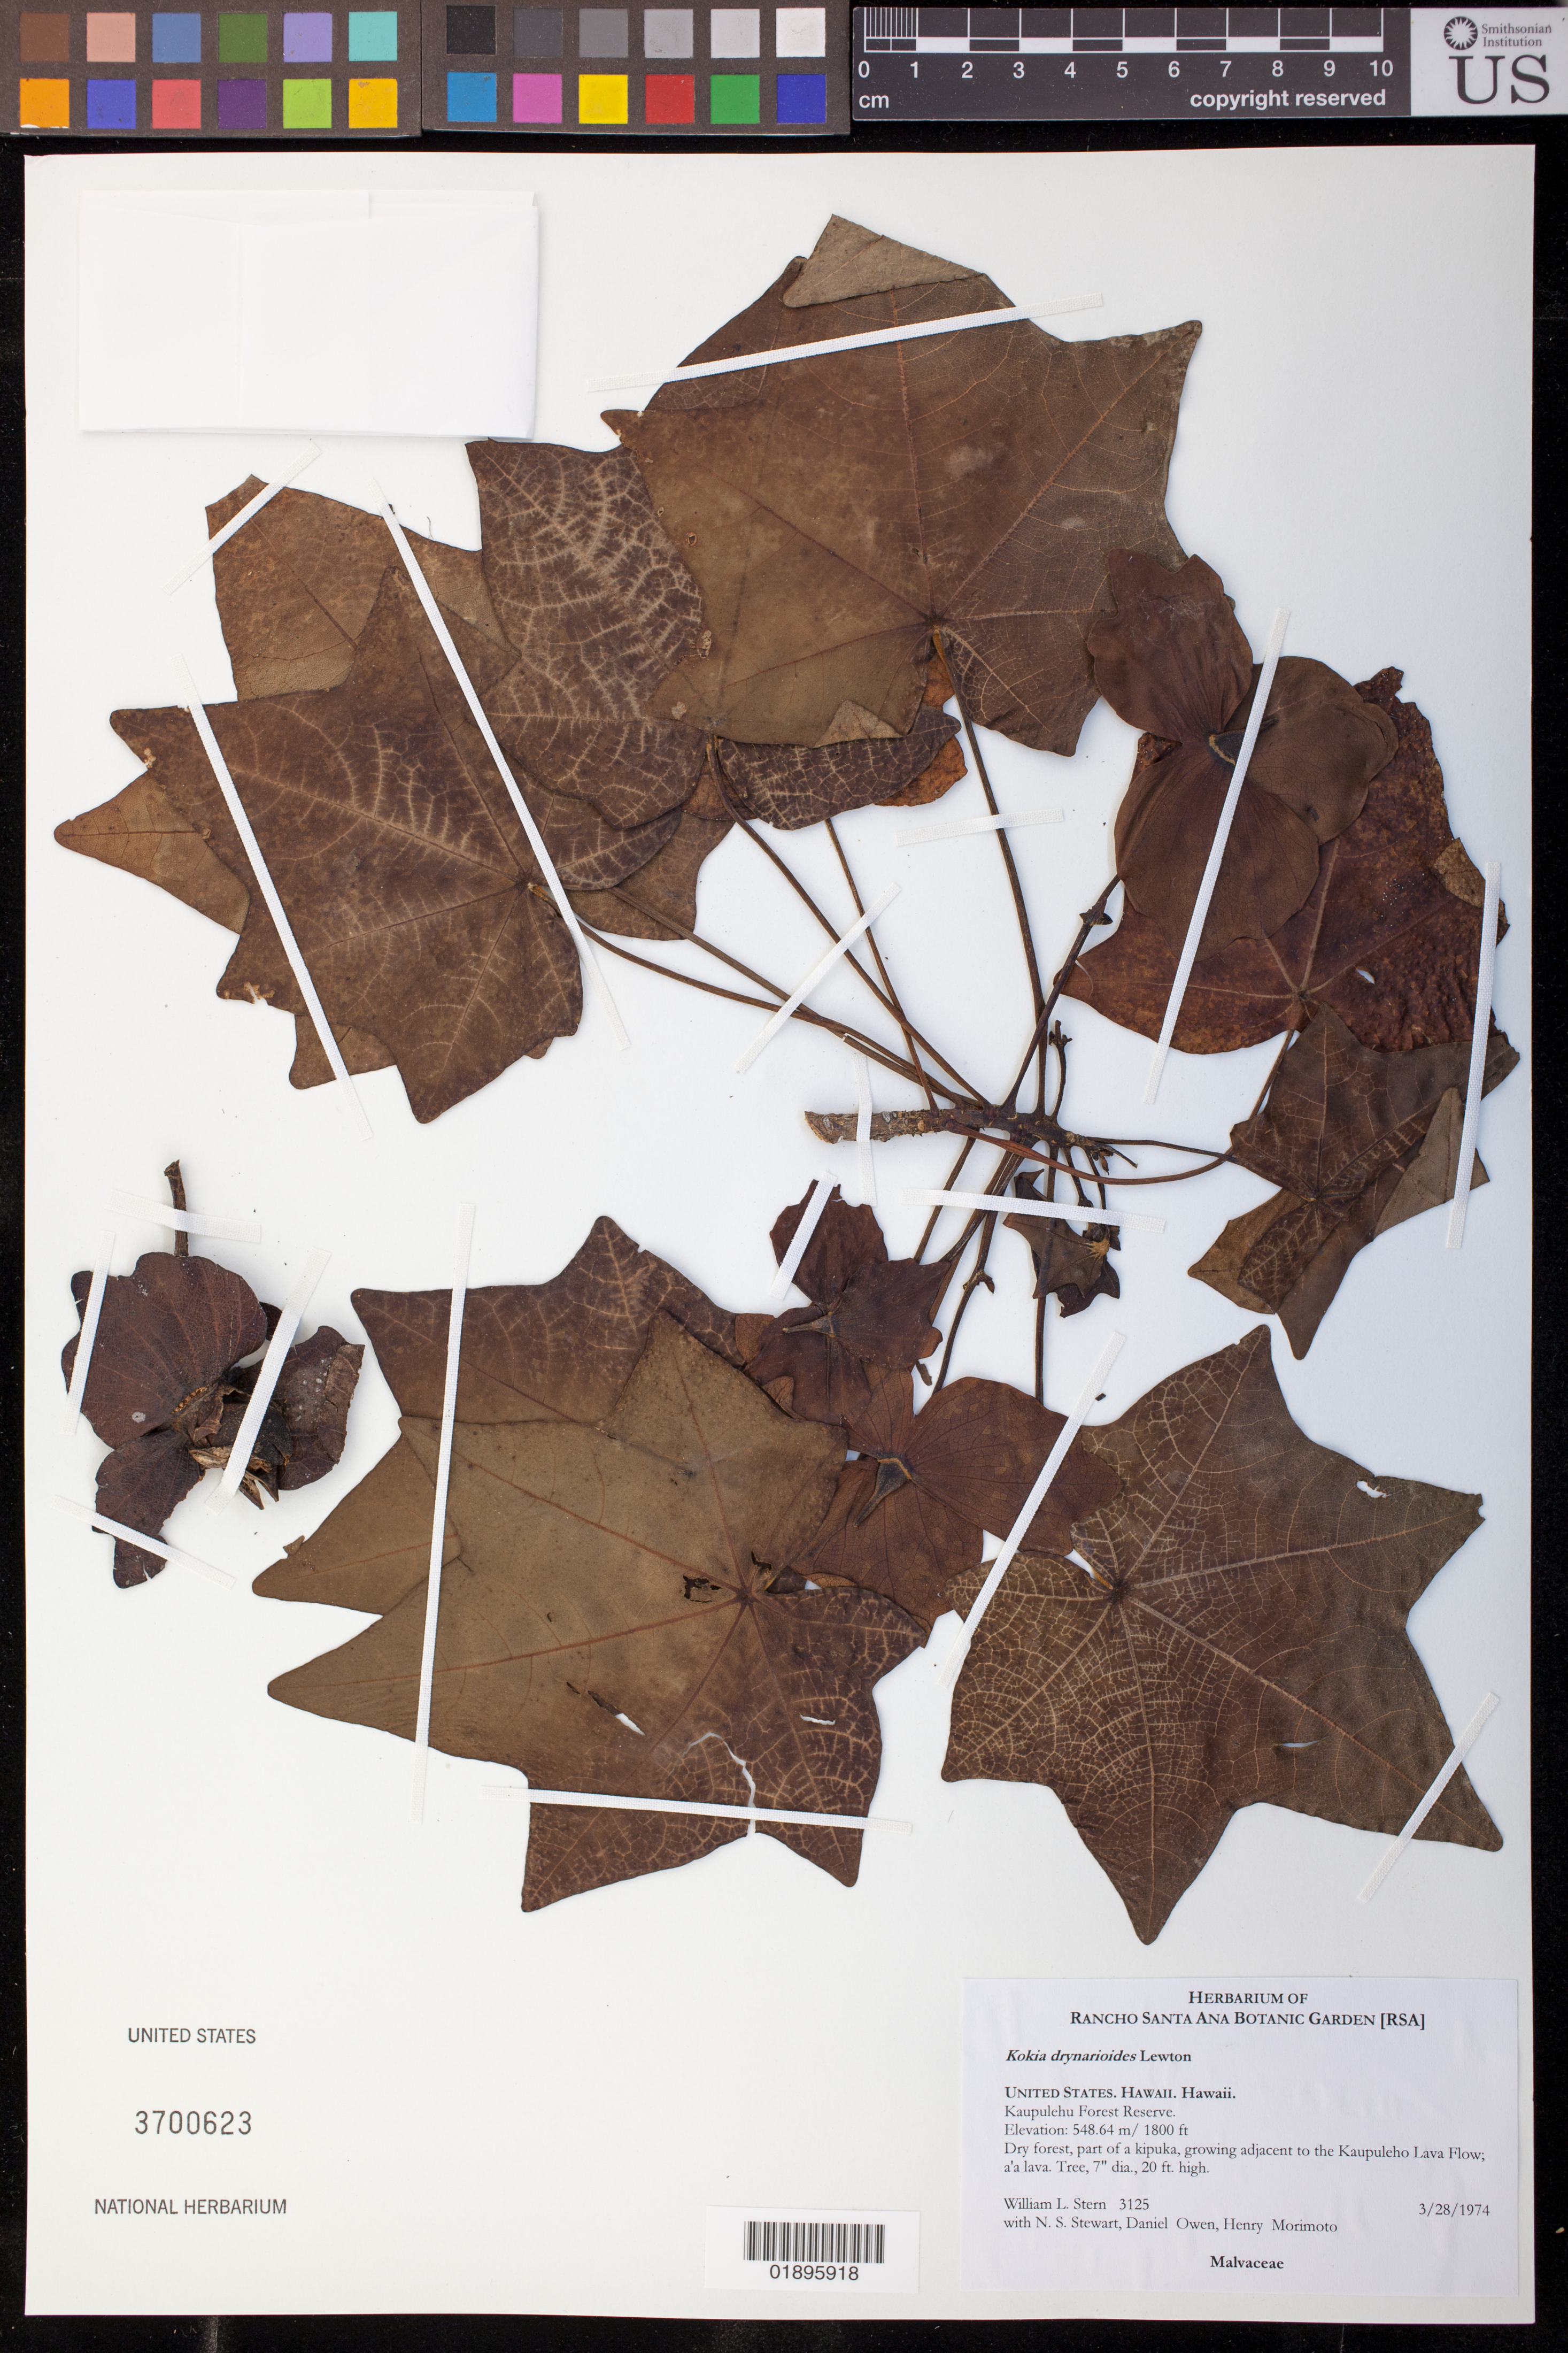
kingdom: Plantae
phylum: Tracheophyta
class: Magnoliopsida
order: Malvales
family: Malvaceae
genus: Kokia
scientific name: Kokia drynarioides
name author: (Seem.) Lewton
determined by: Wagner, W. L., (BOT), Smithsonian Institution - National Museum of Natural History (UNITED STATES)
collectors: W. L. Stern, N. Stewart, D. Owen & H. Morimoto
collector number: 3125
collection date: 1974-03-28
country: United States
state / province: Hawaii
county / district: Hawaii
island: Hawaii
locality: Kaupulehu Forest Reserve, part of a kipuka, growing adjacent to the Kaupuleho Lava Flow, a'a lava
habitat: Dry forest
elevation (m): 549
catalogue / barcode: US 3700623